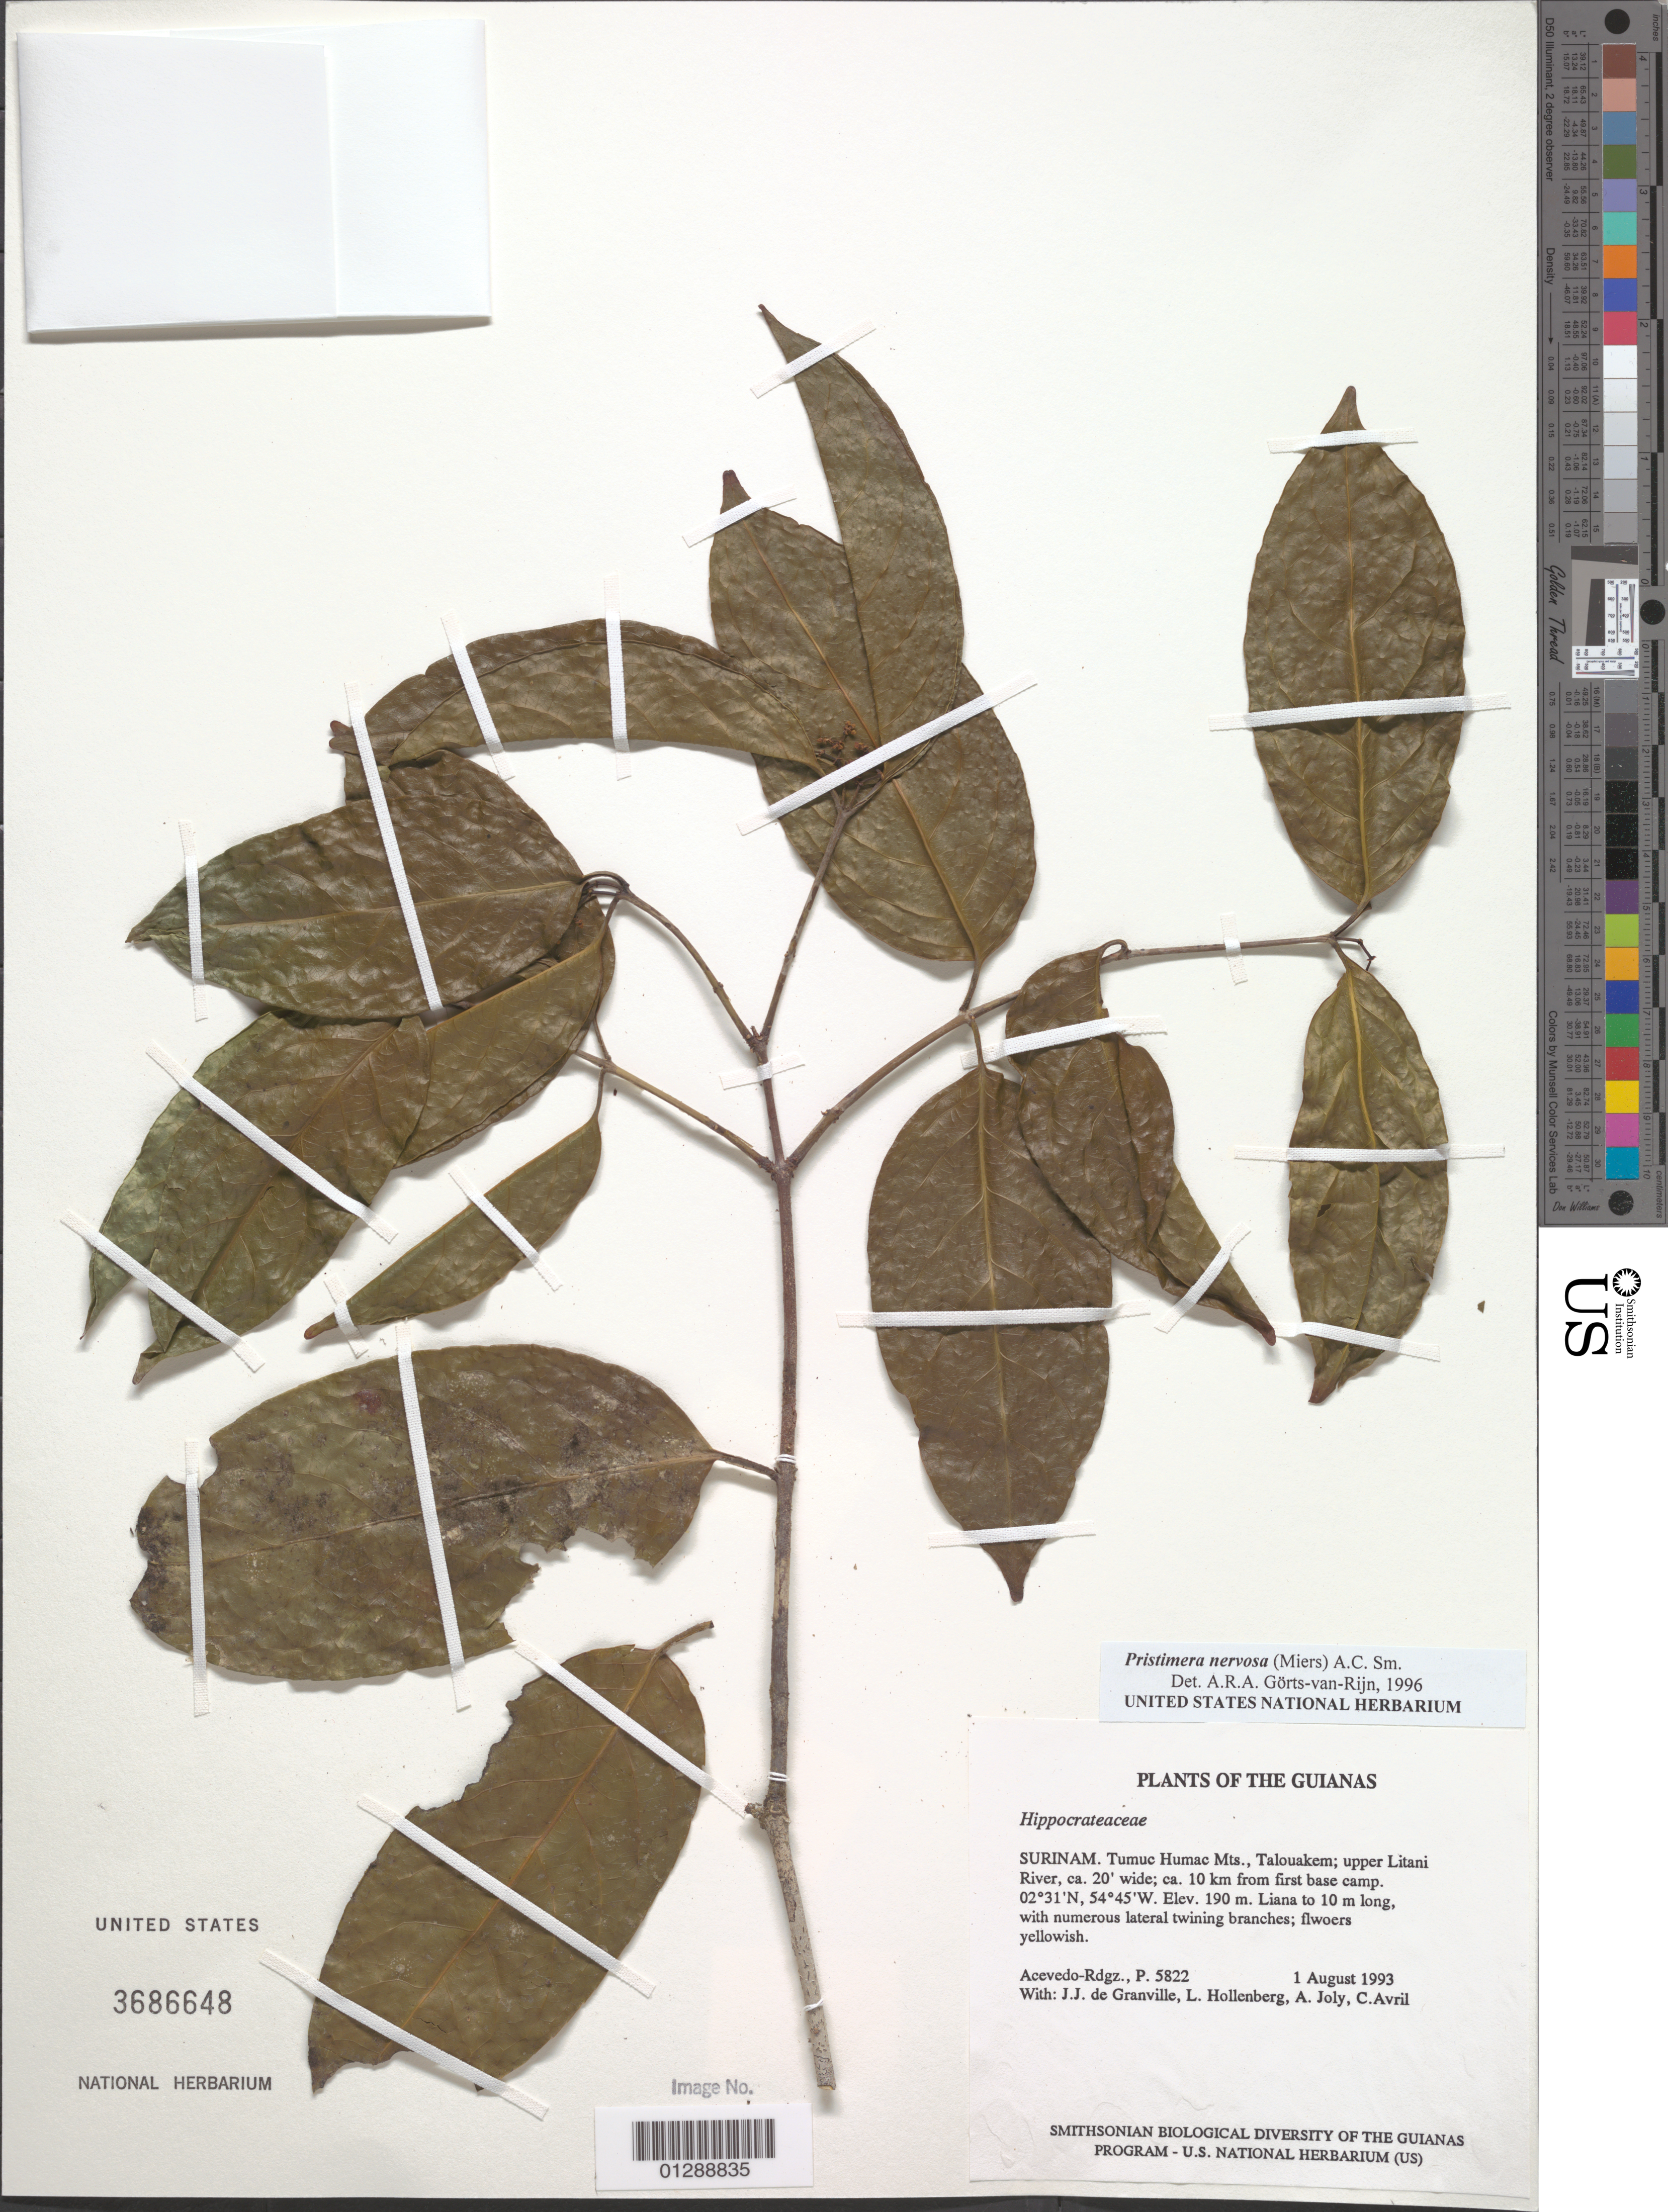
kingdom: Plantae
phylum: Tracheophyta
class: Magnoliopsida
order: Celastrales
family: Celastraceae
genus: Pristimera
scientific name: Pristimera nervosa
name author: (Miers) A.C. Sm.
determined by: Görts-van Rijn, A. R. A.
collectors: P. Acevedo-Rodr., J.-J. de Granville, L. Hollenberg, A. Joly & C. Avril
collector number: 5822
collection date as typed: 1 August 1993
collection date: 1993-08-01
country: Suriname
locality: Tumuc Humac Mts., Talouakem; upper Litani River, ca. 20' wide; ca. 10 km from first base camp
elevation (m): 190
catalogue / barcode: US 3686648